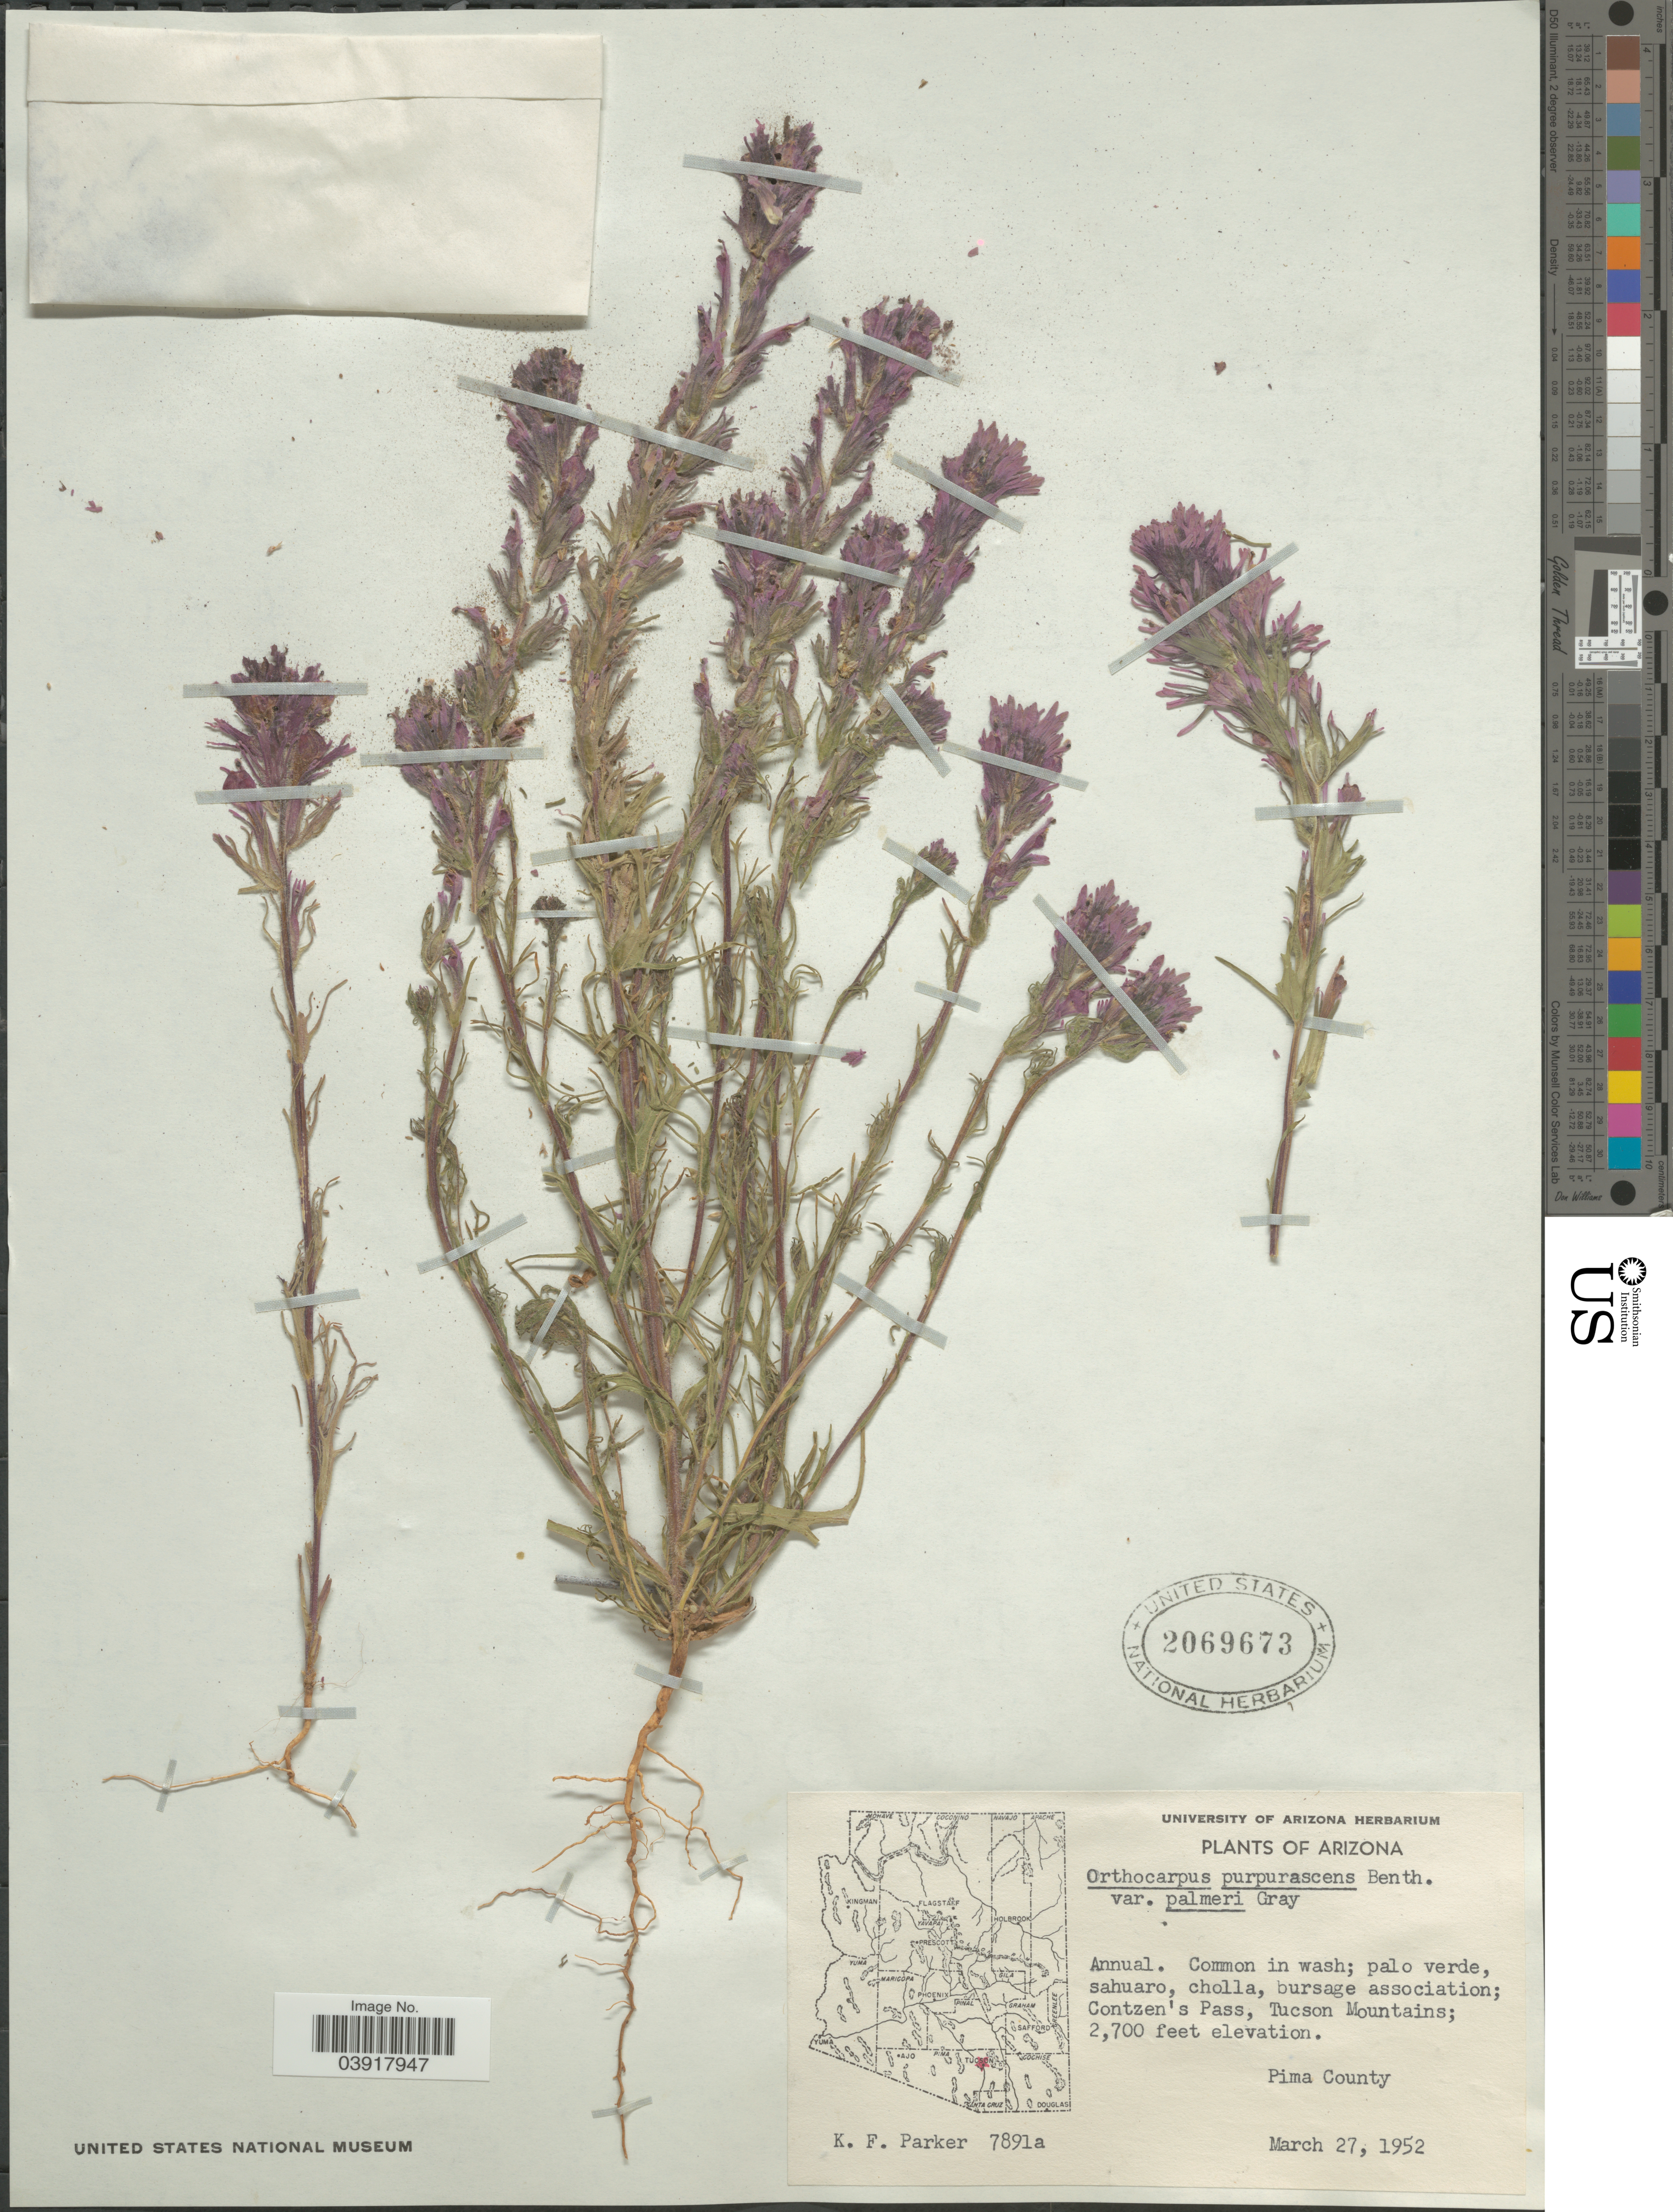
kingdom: Plantae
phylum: Tracheophyta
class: Magnoliopsida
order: Lamiales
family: Orobanchaceae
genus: Orthocarpus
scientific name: Orthocarpus purpurascens var. palmeri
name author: A. Gray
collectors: K. F. Parker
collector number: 7891a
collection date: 1952-03-27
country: United States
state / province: Arizona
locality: In wash; palo verde, sahuaro, cholla, bursage association; Contzen's Pass, Tucson Mountains; Pima County.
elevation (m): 823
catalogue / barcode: US 2069673